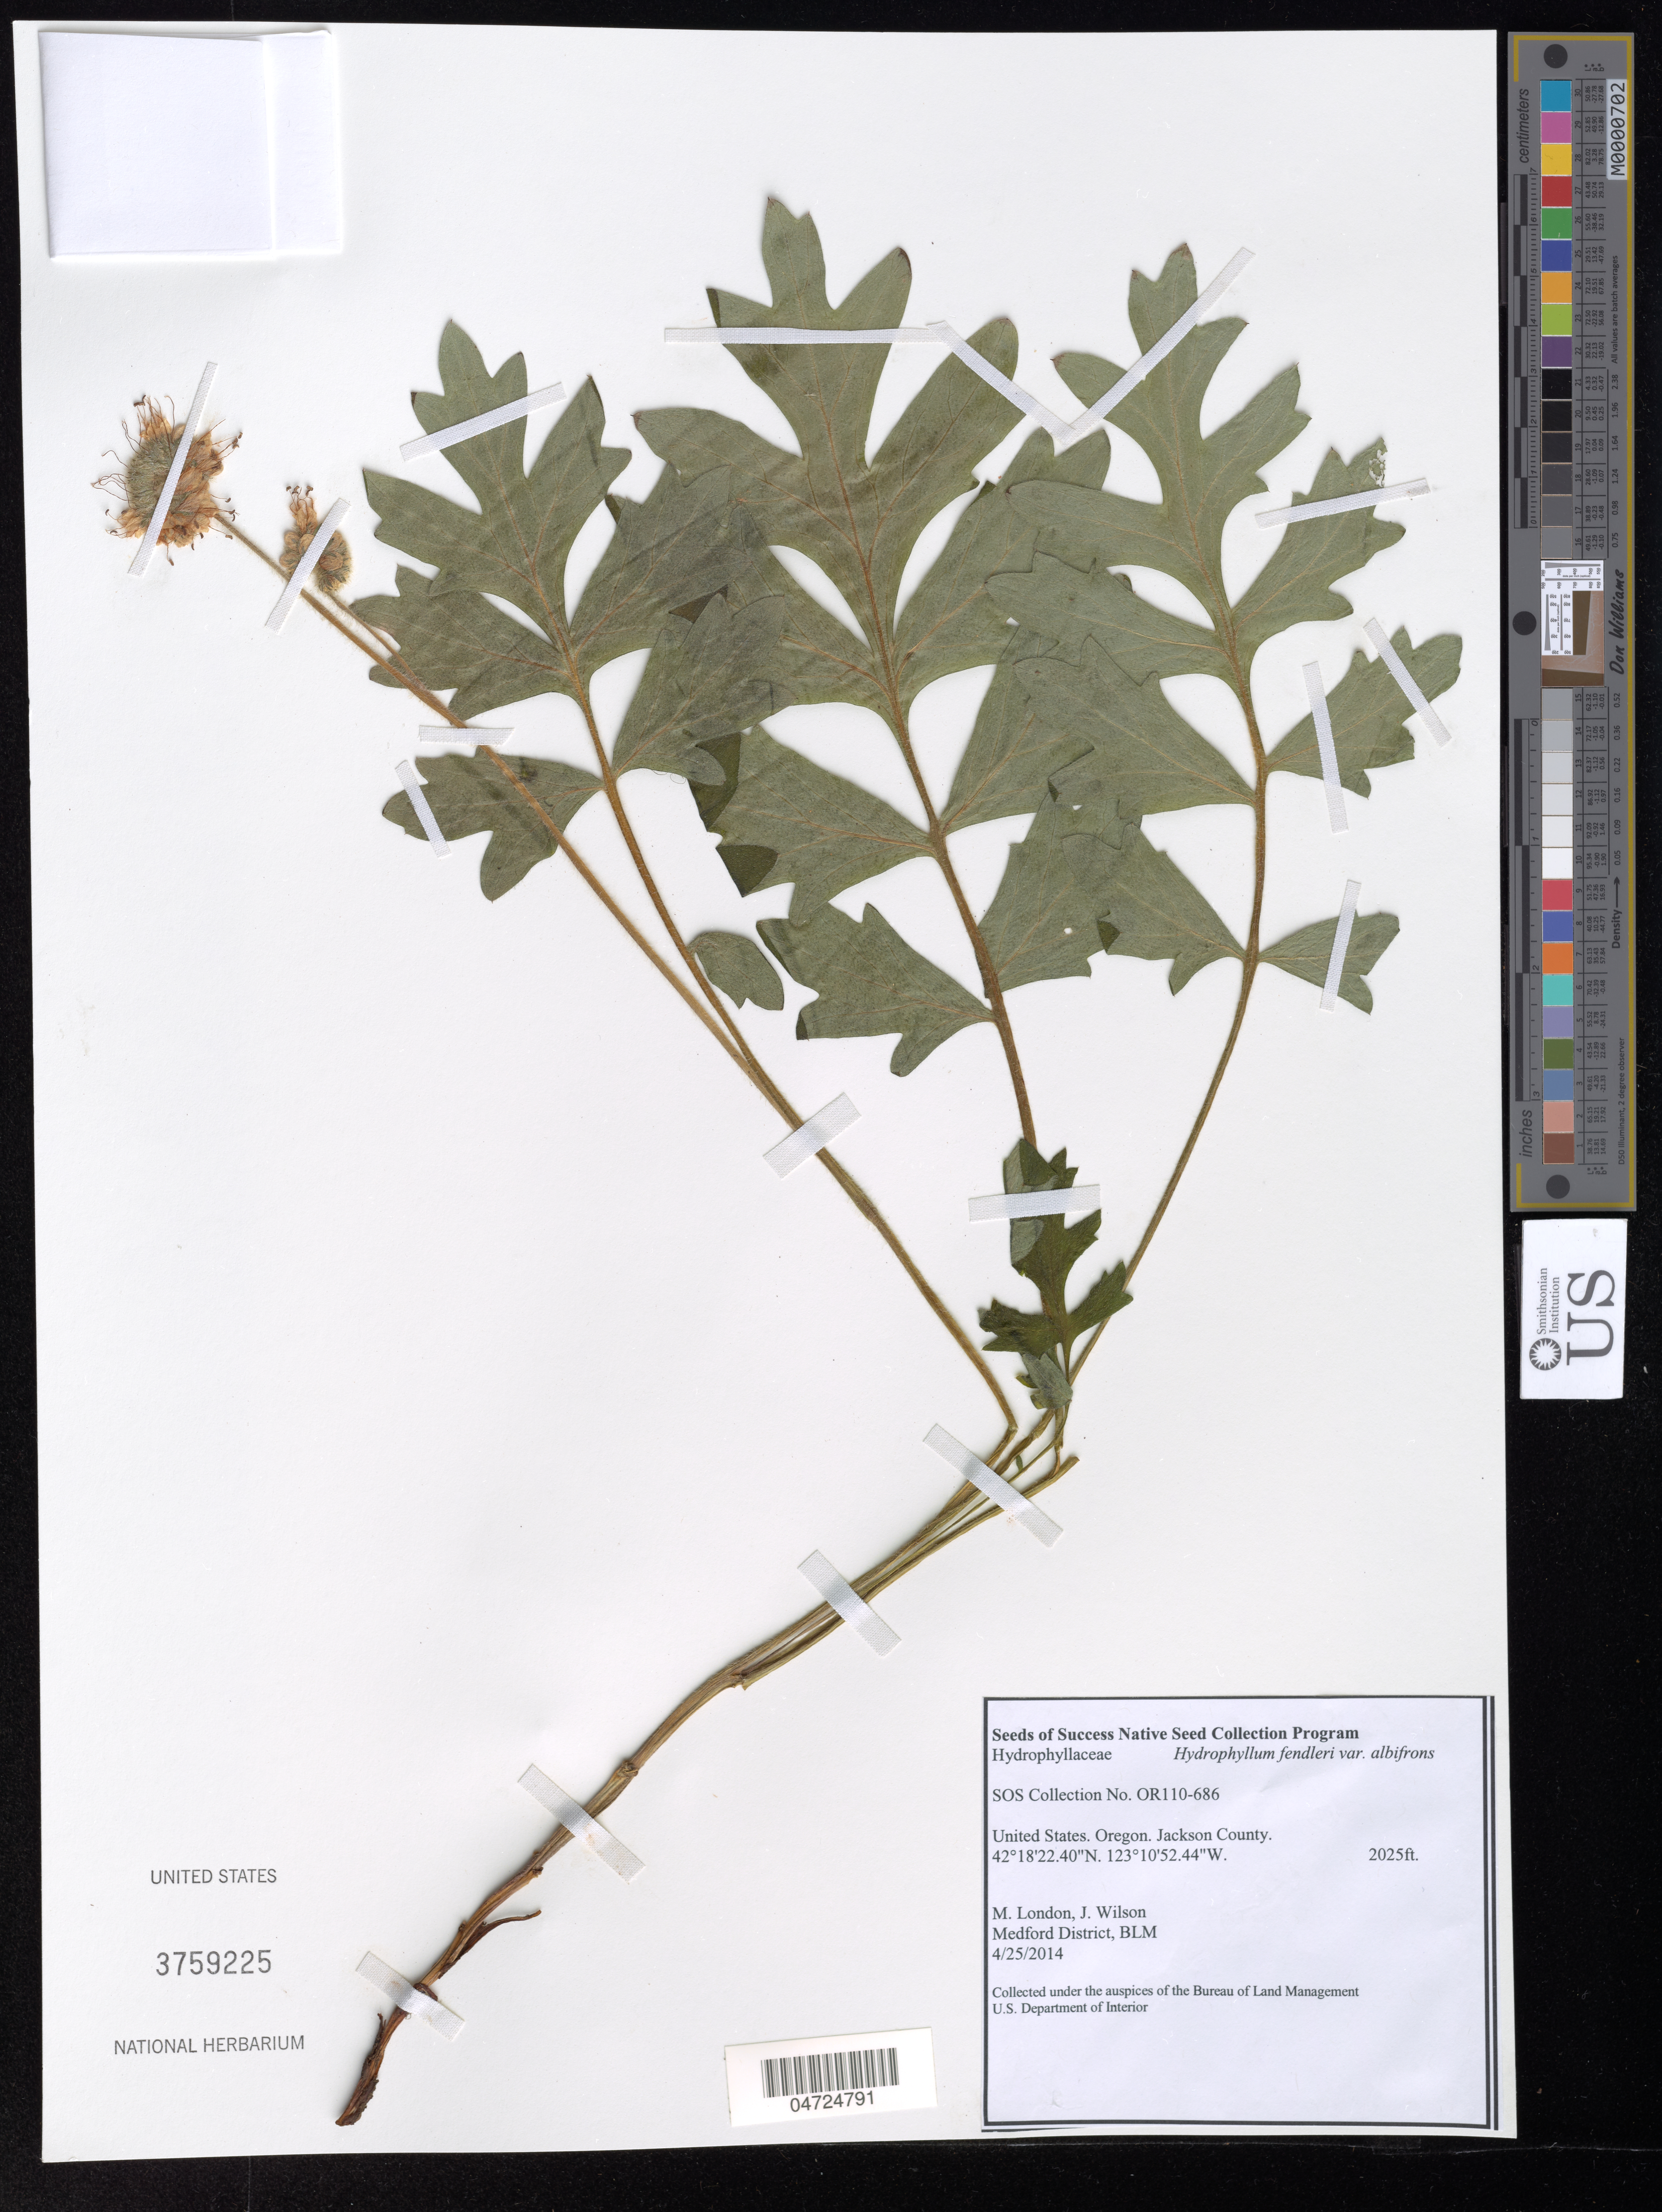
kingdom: Plantae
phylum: Tracheophyta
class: Magnoliopsida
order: Boraginales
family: Hydrophyllaceae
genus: Hydrophyllum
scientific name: Hydrophyllum fendleri var. albifrons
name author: (A. Heller) J.F. Macbr.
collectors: M. London & J. Wilson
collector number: OR110-686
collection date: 2014-04-25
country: United States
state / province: Oregon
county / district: Jackson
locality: Jackson County.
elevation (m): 617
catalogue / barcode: US 3759225